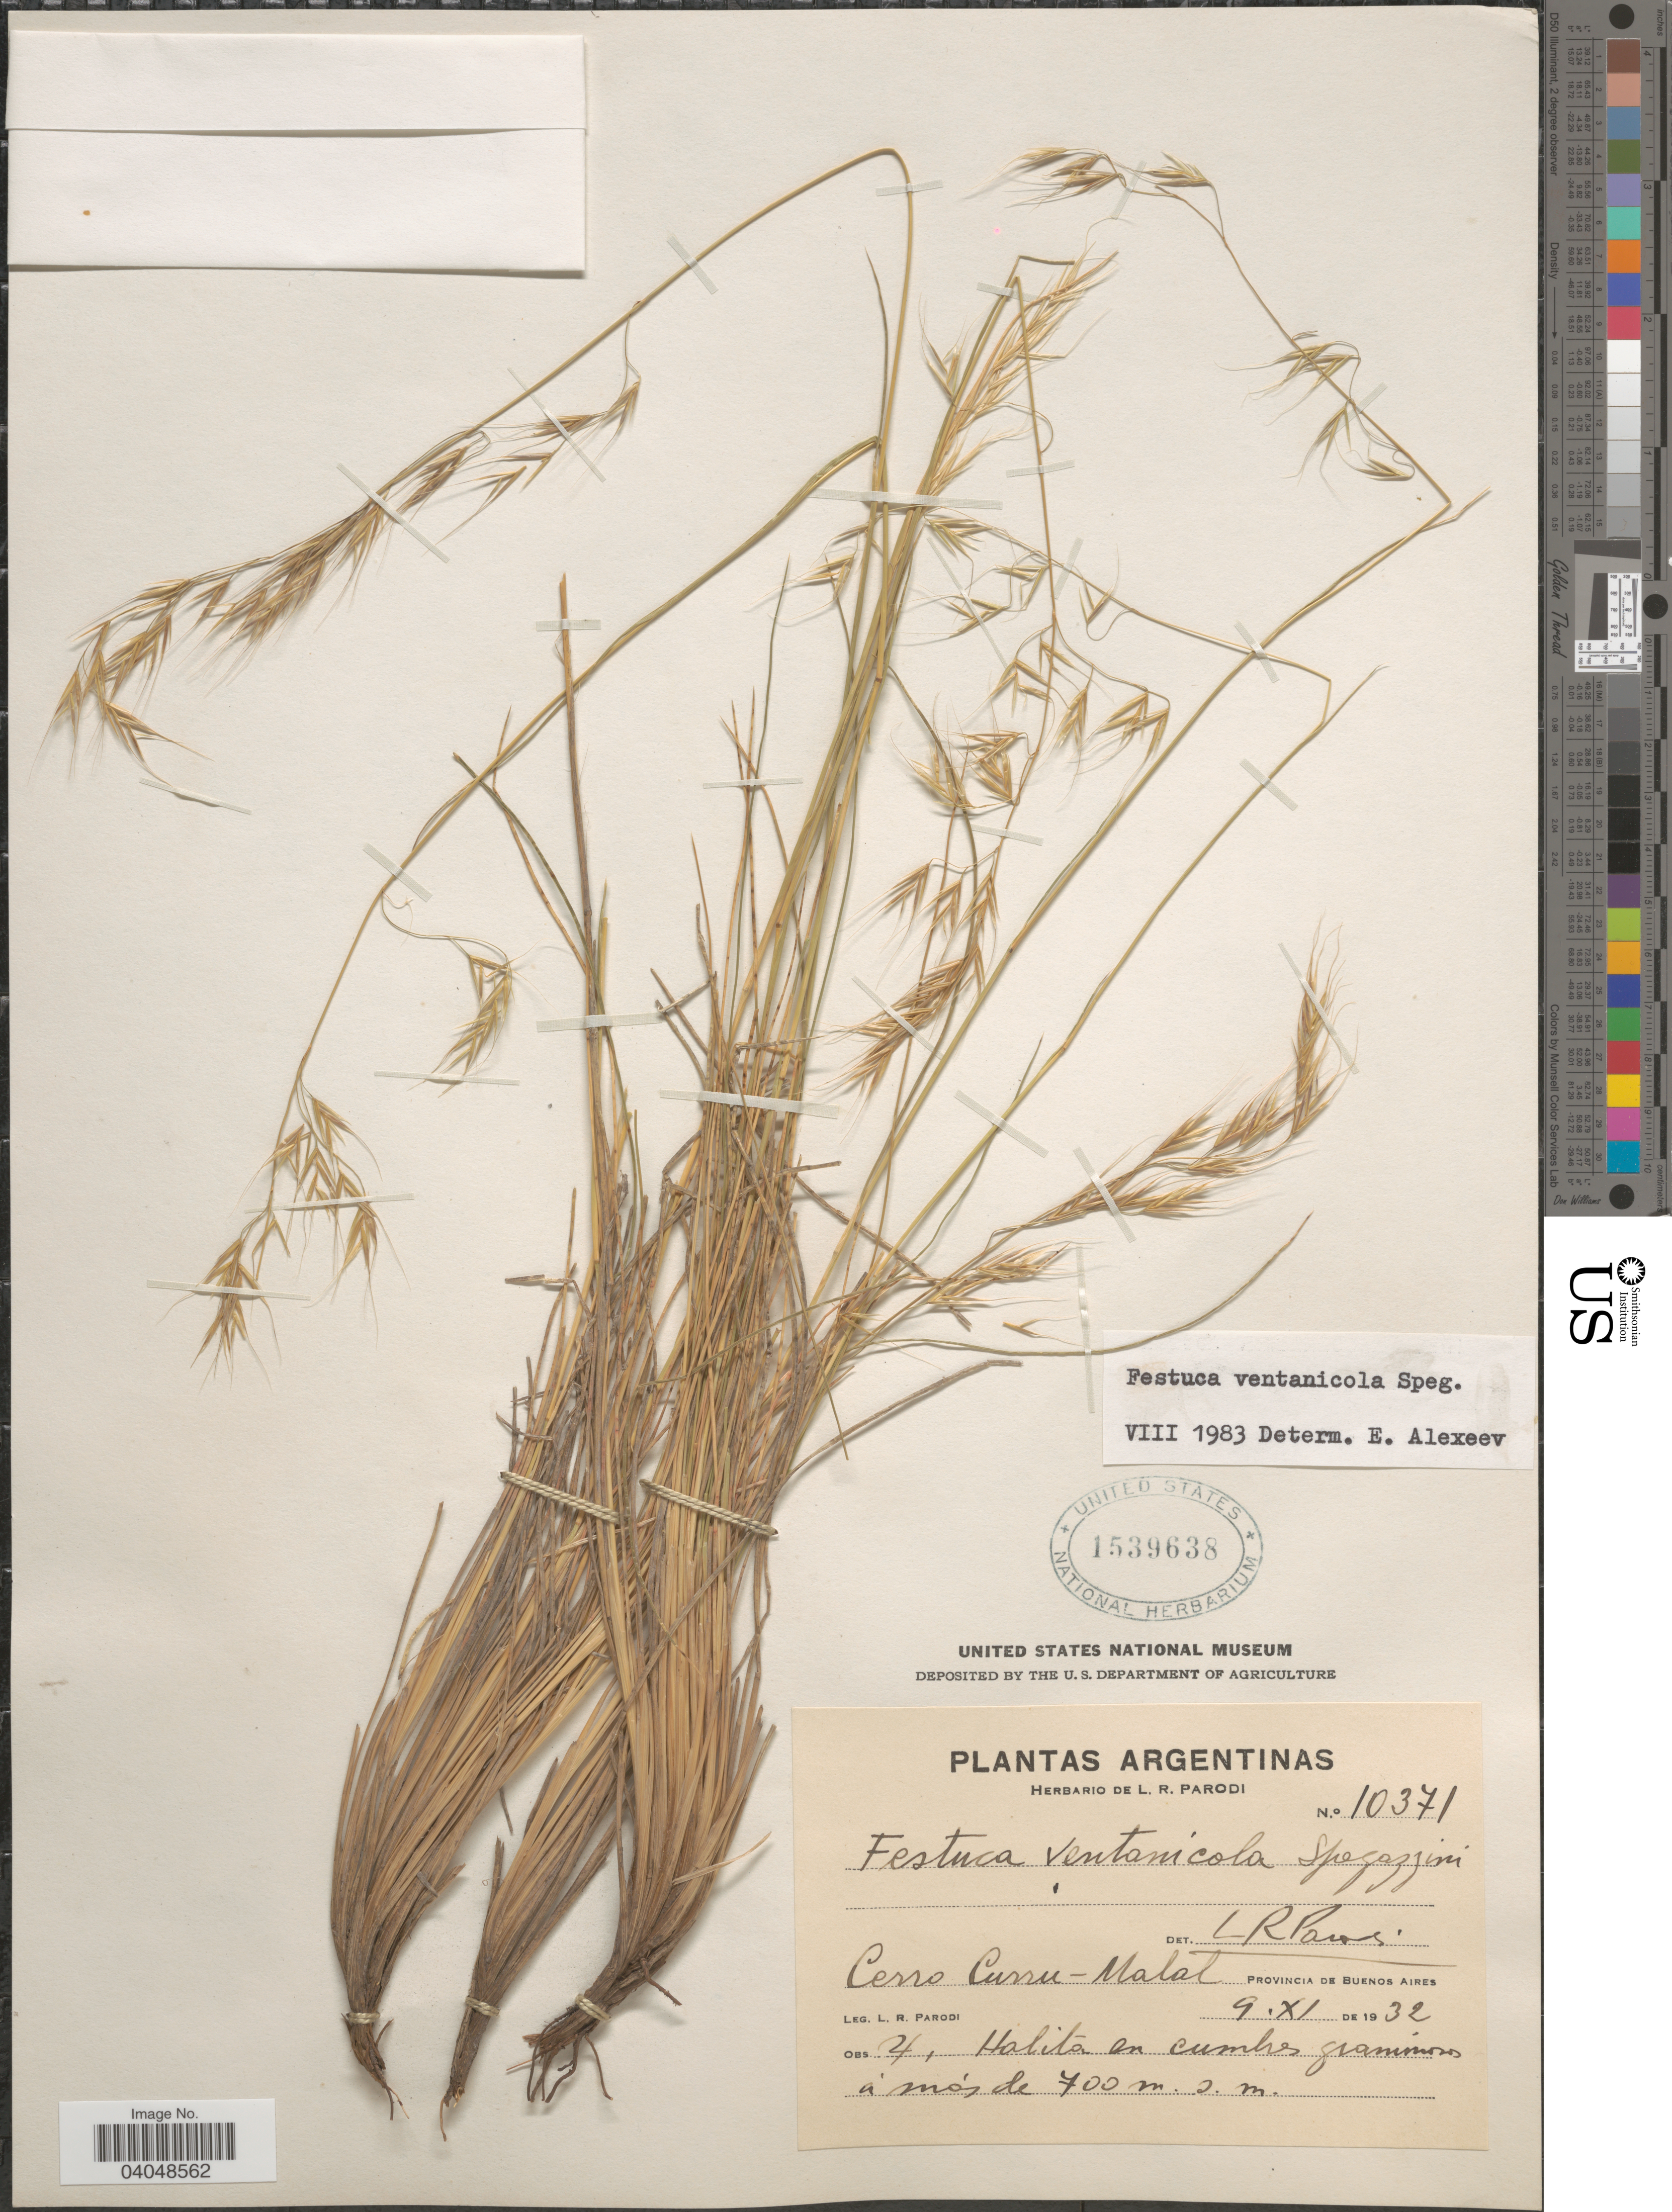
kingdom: Plantae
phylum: Tracheophyta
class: Liliopsida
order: Poales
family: Poaceae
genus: Festuca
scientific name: Festuca ventanicola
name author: Speg.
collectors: L. R. Parodi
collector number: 10371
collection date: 1932-11-09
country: Argentina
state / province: Buenos Aires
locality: Cerro Curru-Malal.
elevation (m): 700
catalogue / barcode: US 1539638